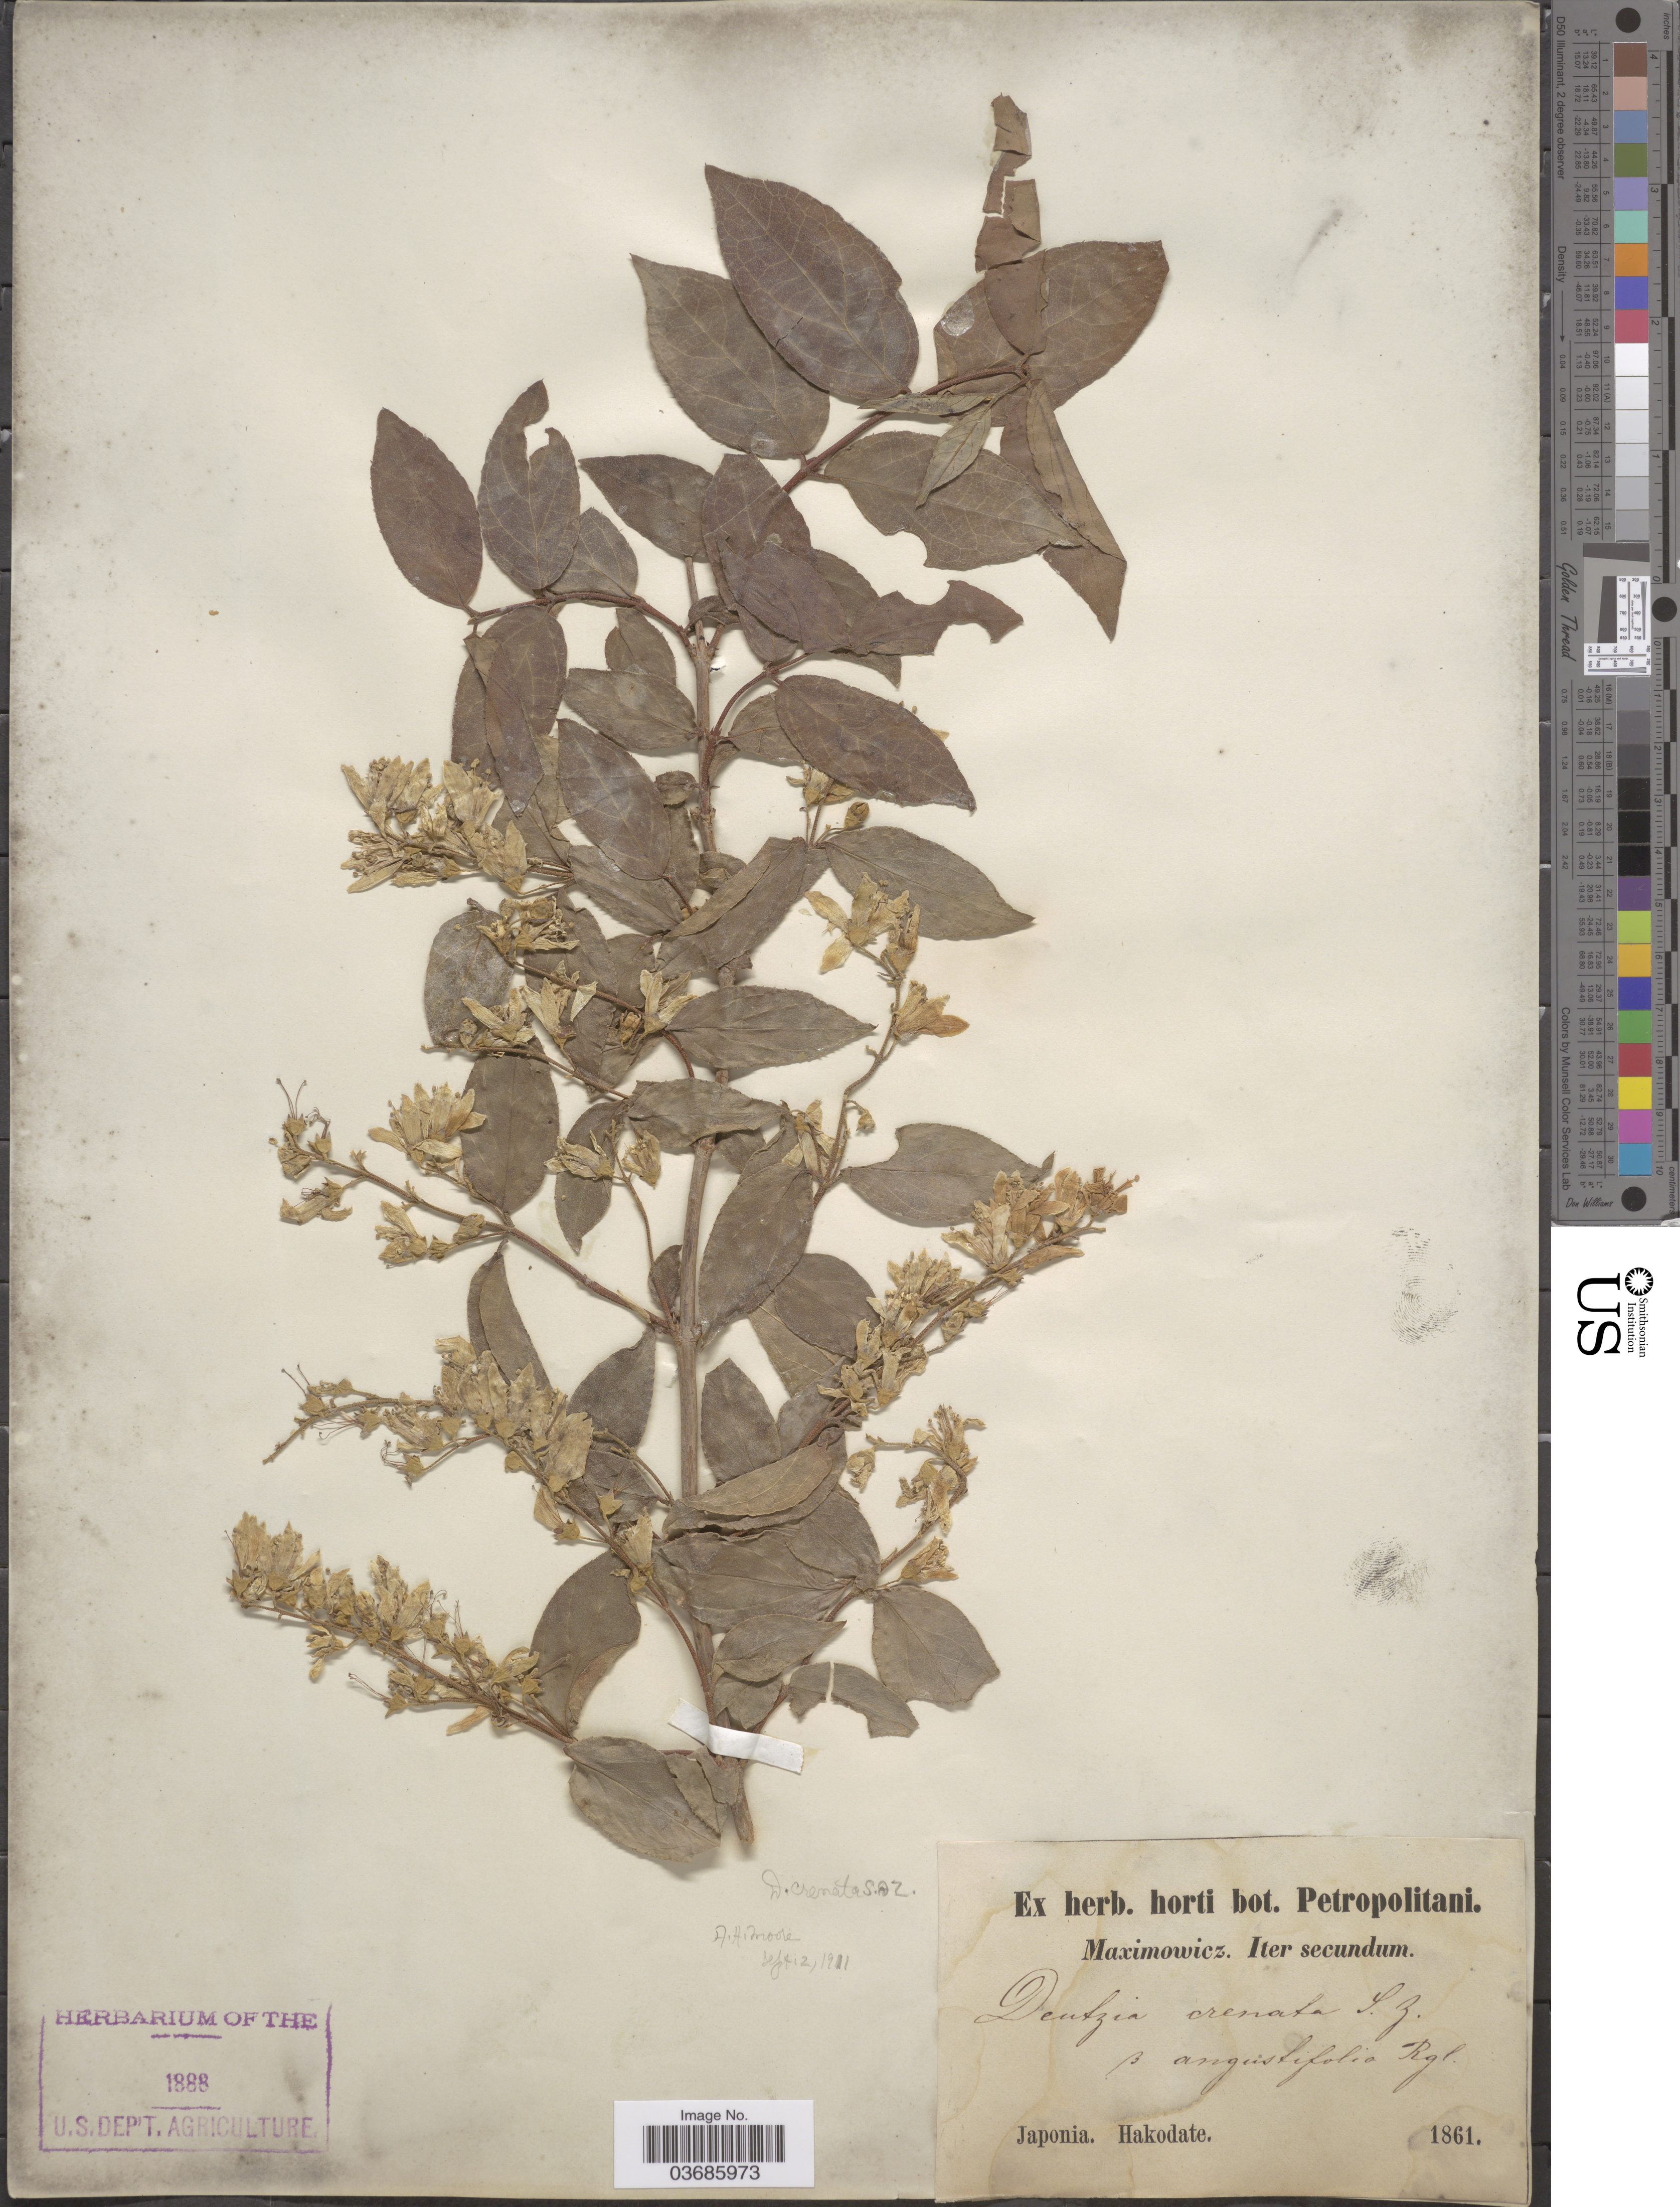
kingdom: Plantae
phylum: Tracheophyta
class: Magnoliopsida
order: Cornales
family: Hydrangeaceae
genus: Deutzia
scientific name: Deutzia scabra var. crenata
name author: Maxim.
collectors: Maximowicz, --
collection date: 1861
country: Japan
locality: Iter secundum. Hakodate.